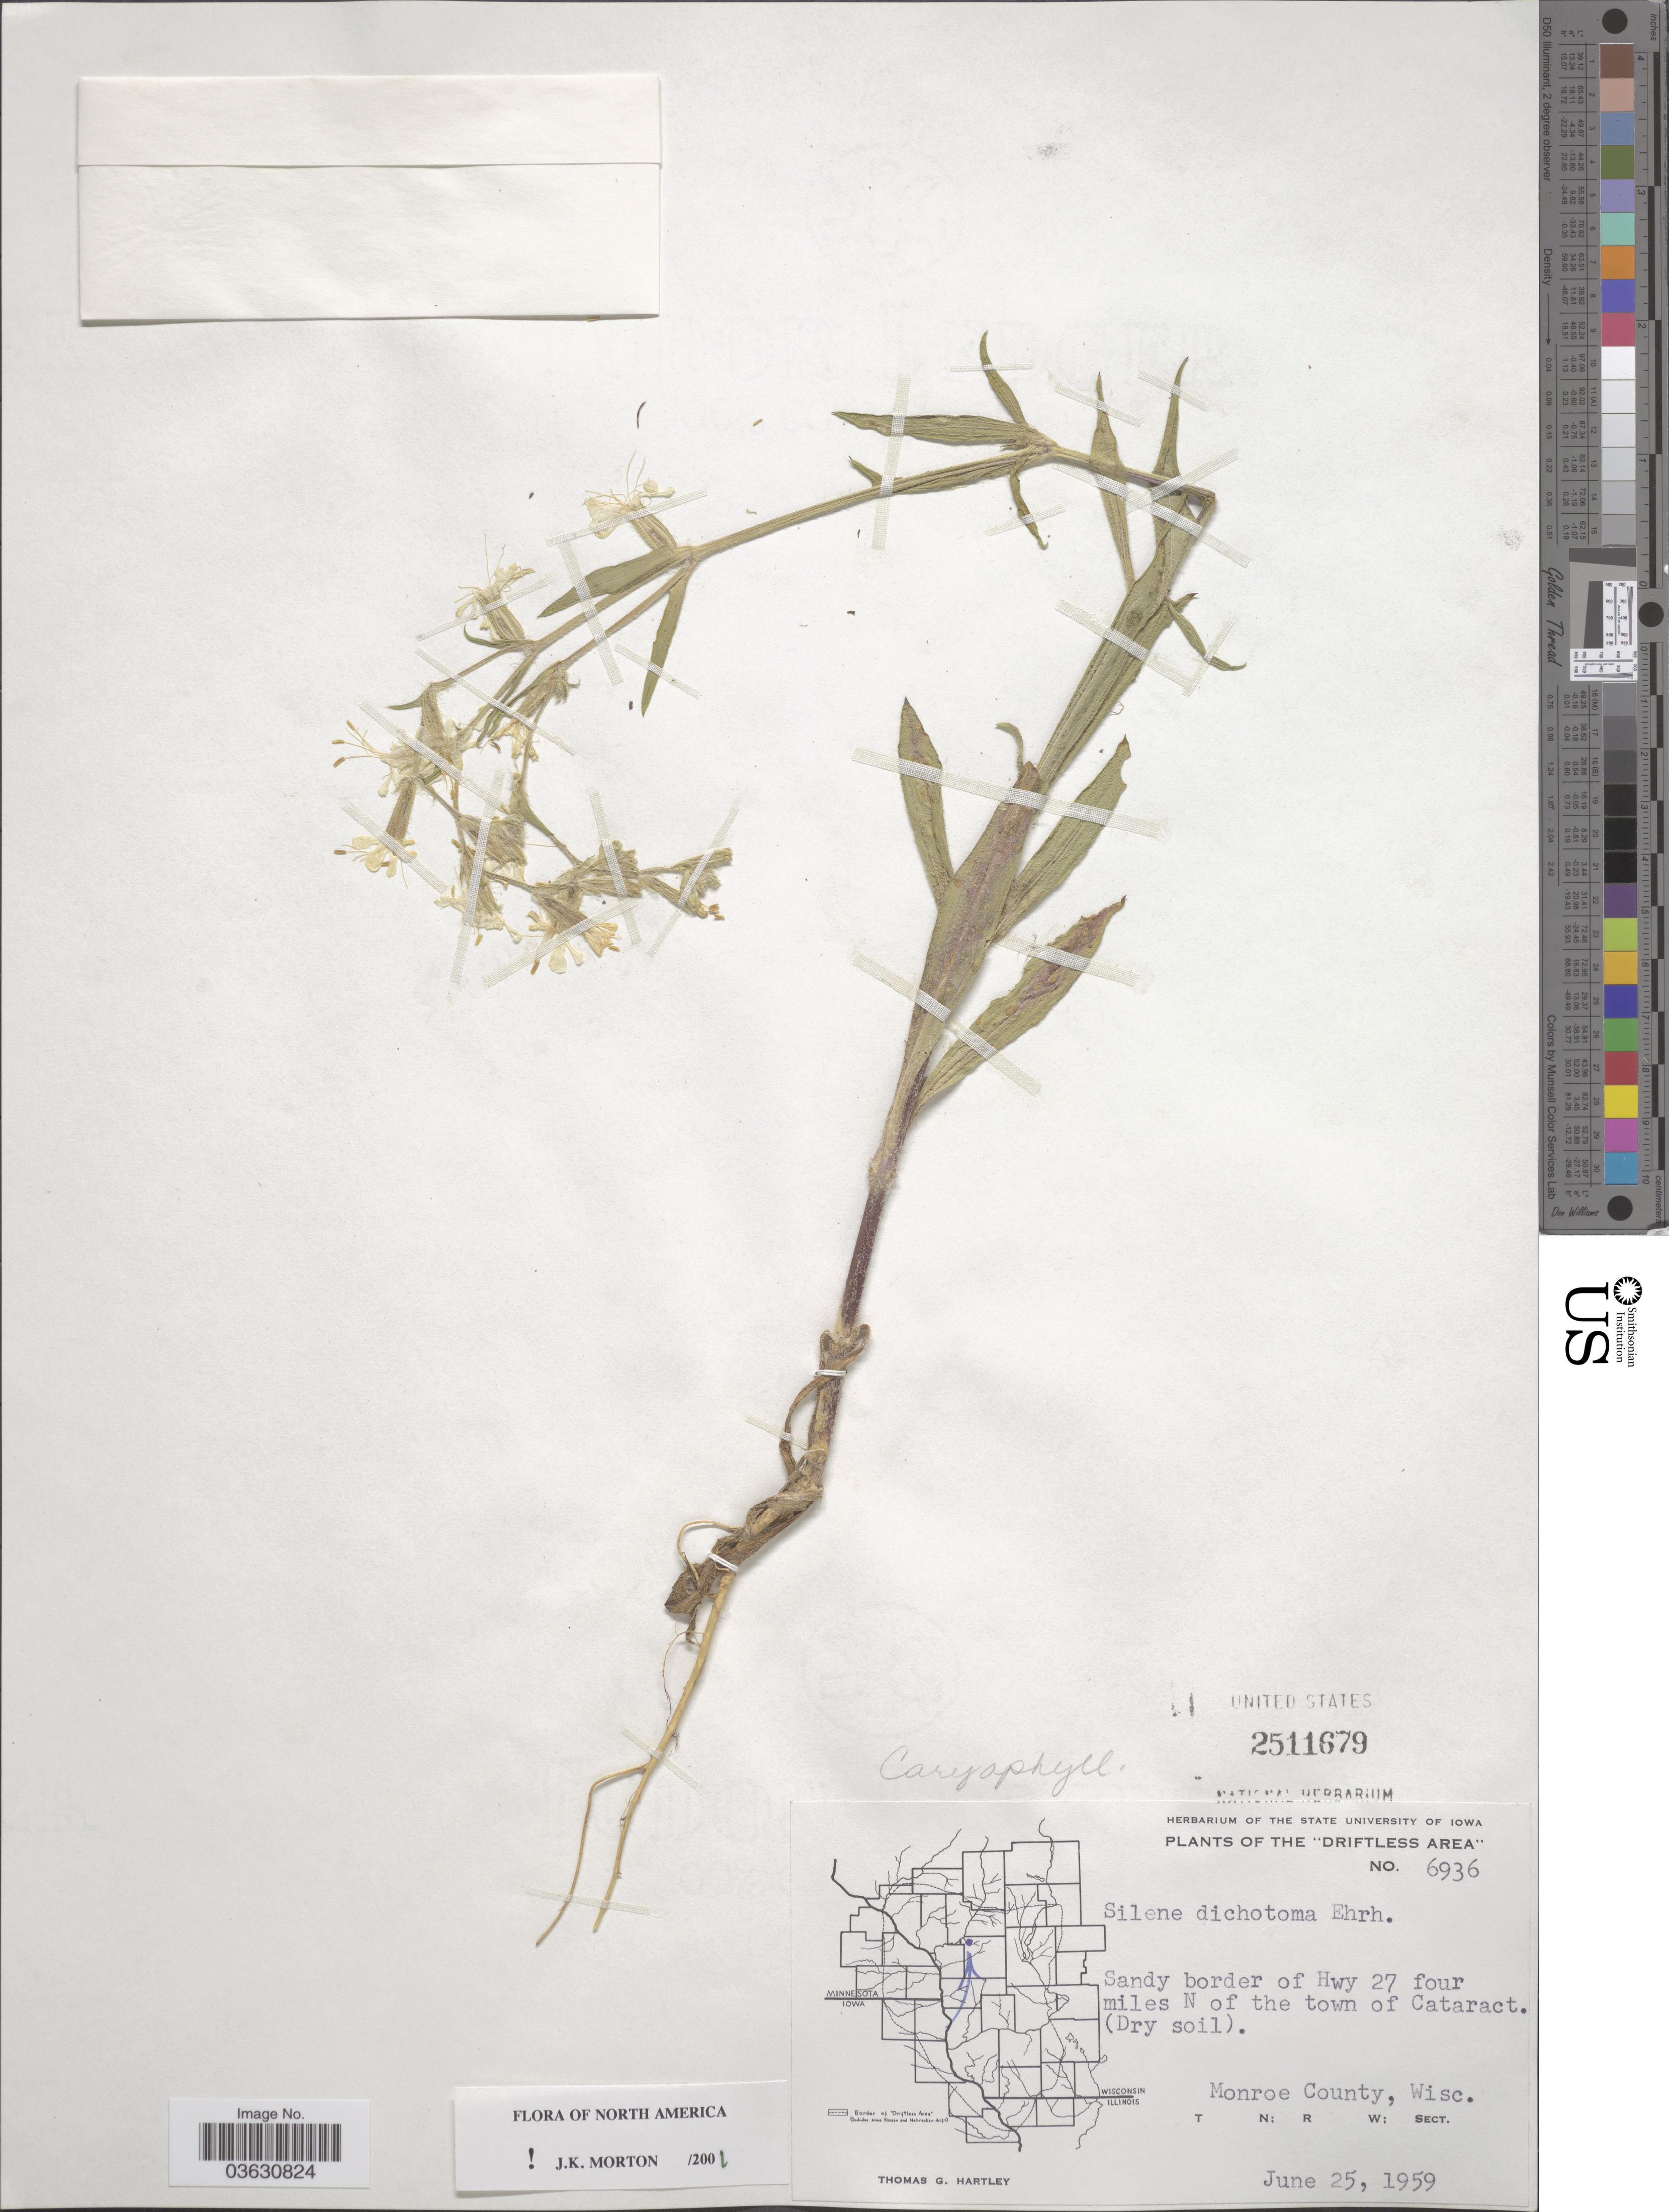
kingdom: Plantae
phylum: Tracheophyta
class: Magnoliopsida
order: Caryophyllales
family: Caryophyllaceae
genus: Silene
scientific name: Silene dichotoma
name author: Ehrh.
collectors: T. G. Hartley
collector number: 6936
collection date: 1959-06-25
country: United States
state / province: Wisconsin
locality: The "Driftless Area". Sandy border of Hwy 27 four miles N of the town of Cataract. Monroe County.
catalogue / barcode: US 2511679